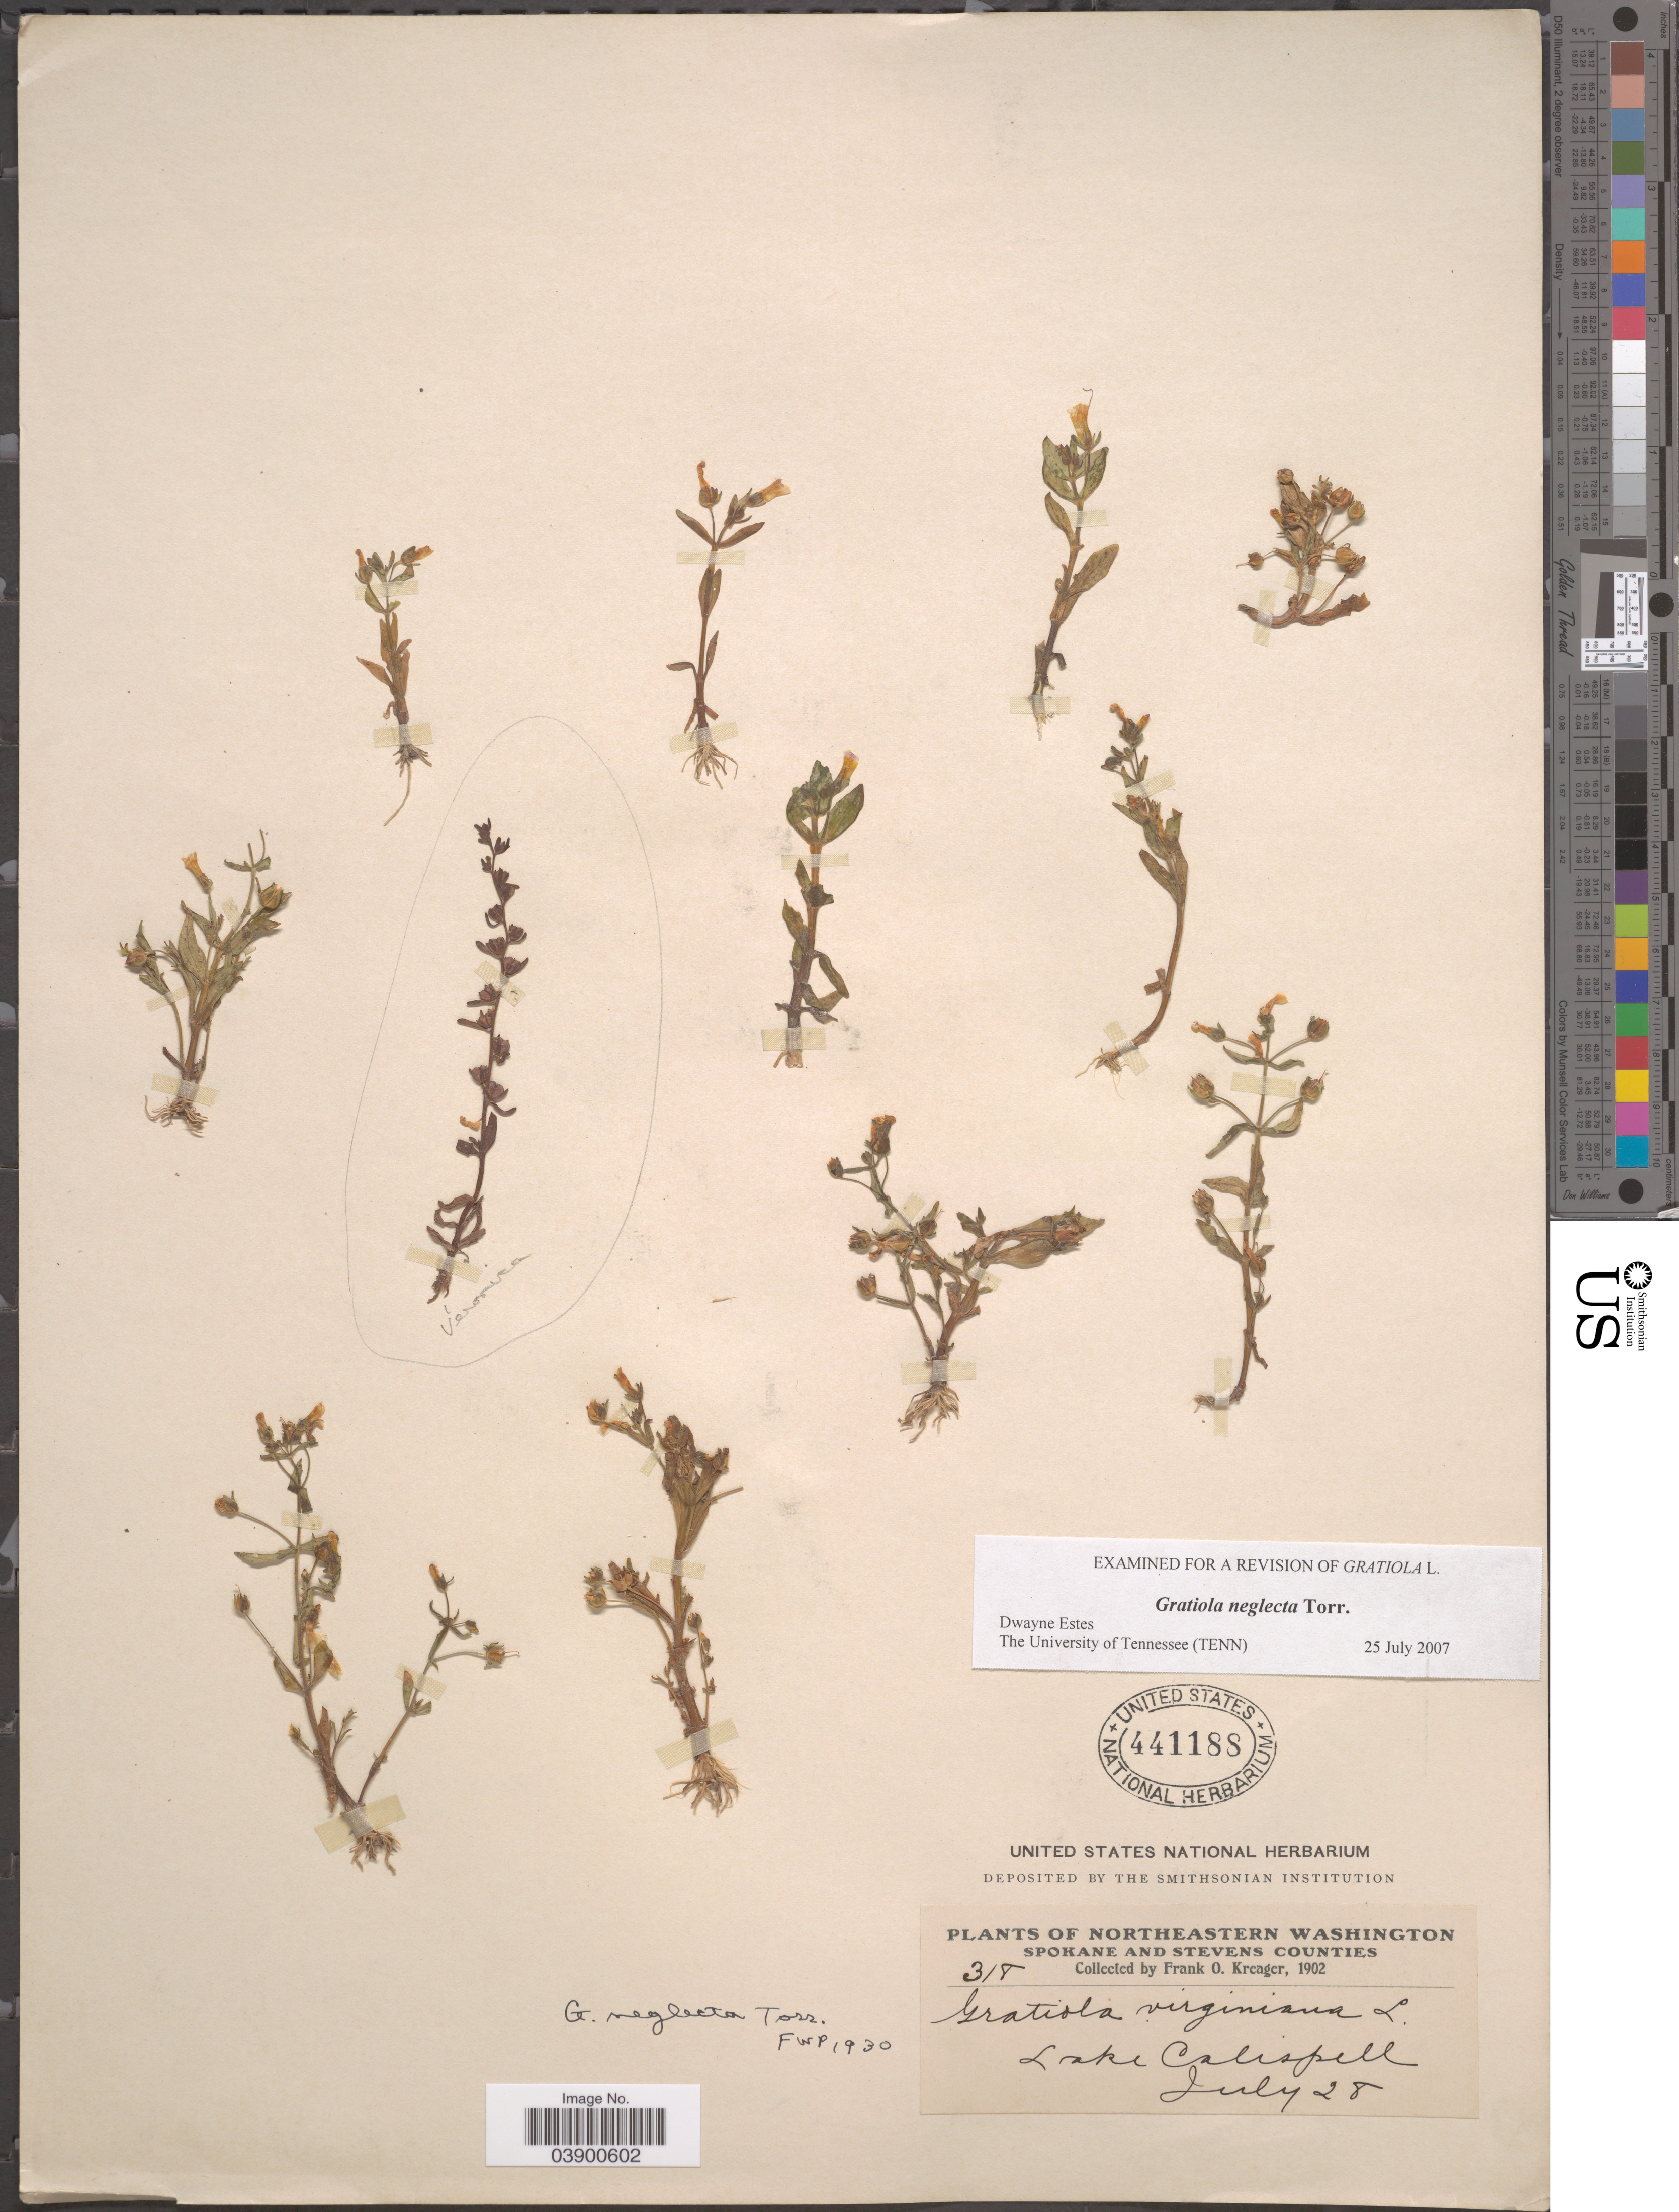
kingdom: Plantae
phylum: Tracheophyta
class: Magnoliopsida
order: Lamiales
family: Plantaginaceae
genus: Gratiola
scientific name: Gratiola neglecta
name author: Torr.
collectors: F. Kreager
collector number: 318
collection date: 1902-07-28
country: United States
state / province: Washington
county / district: Spokane / Stevens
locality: Northeastern Washington. Spokane and Stevens Counties. Lake Calispell.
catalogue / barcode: US 441188